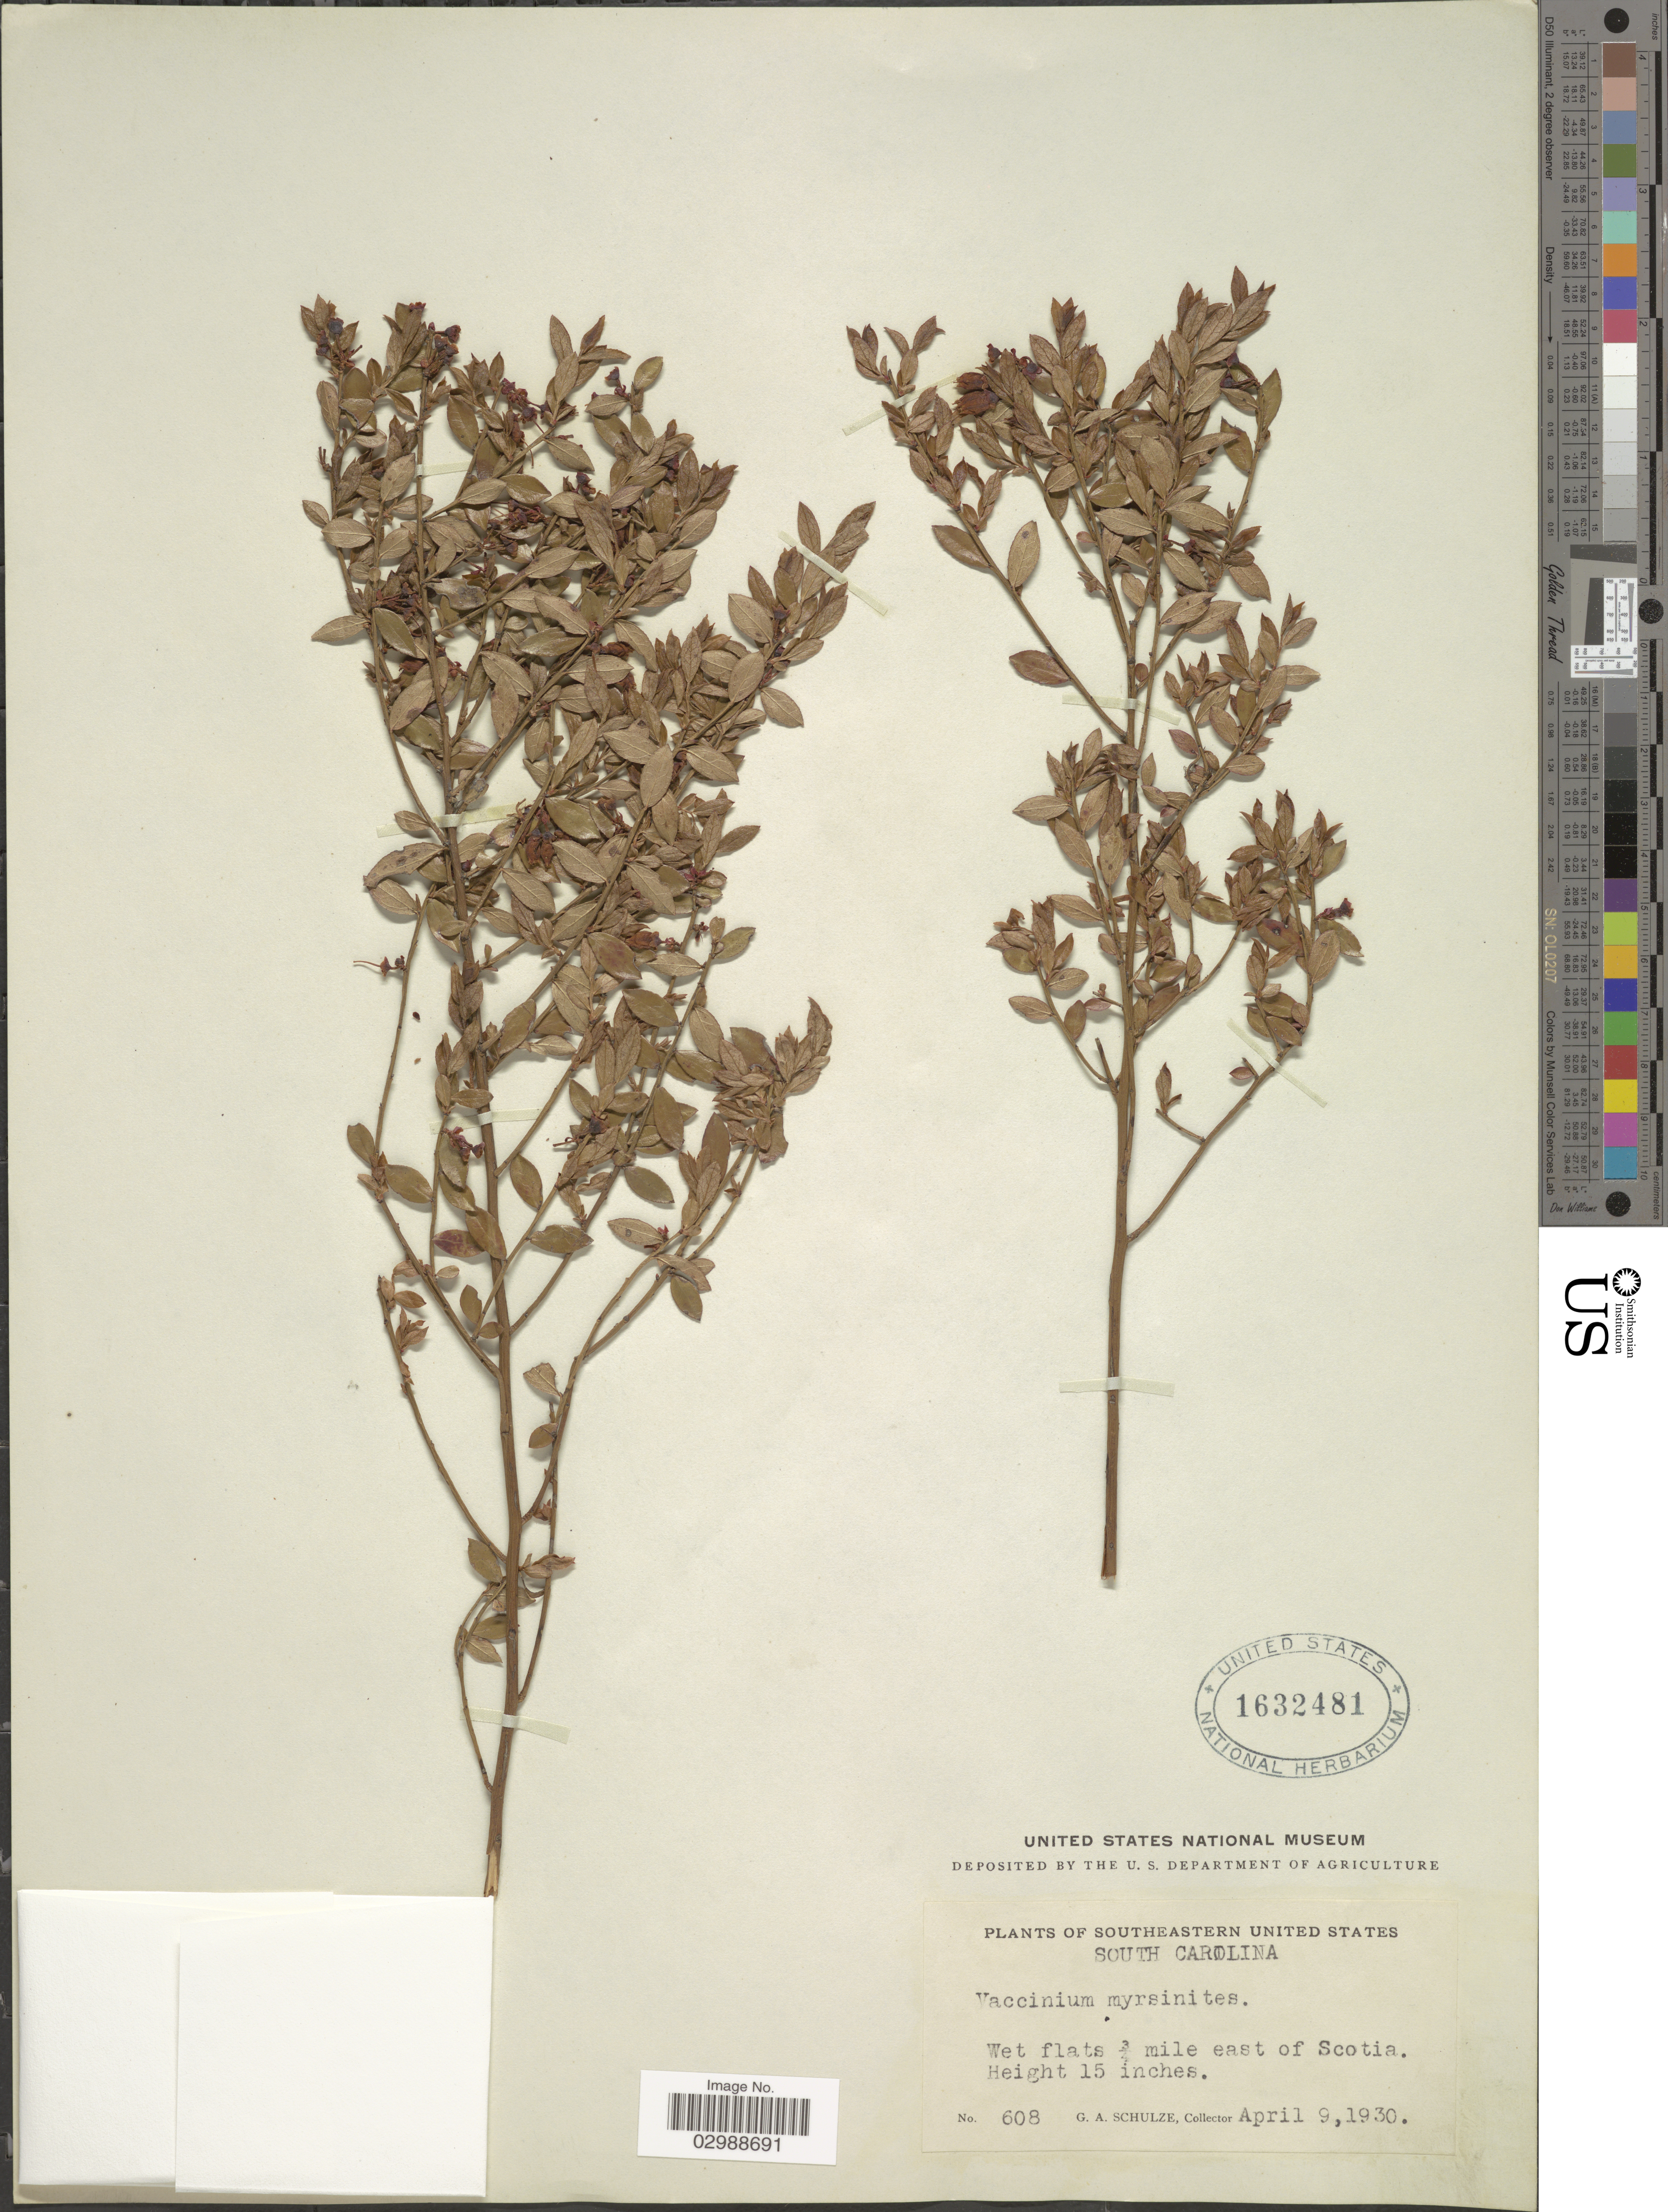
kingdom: Plantae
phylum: Tracheophyta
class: Magnoliopsida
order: Ericales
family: Ericaceae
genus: Vaccinium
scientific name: Vaccinium myrsinites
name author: Lam.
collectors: G. A. Schulze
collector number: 608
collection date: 1930-04-09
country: United States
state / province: South Carolina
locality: Southeastern United States. ¾ mile east of Scotia.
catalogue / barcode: US 1632481